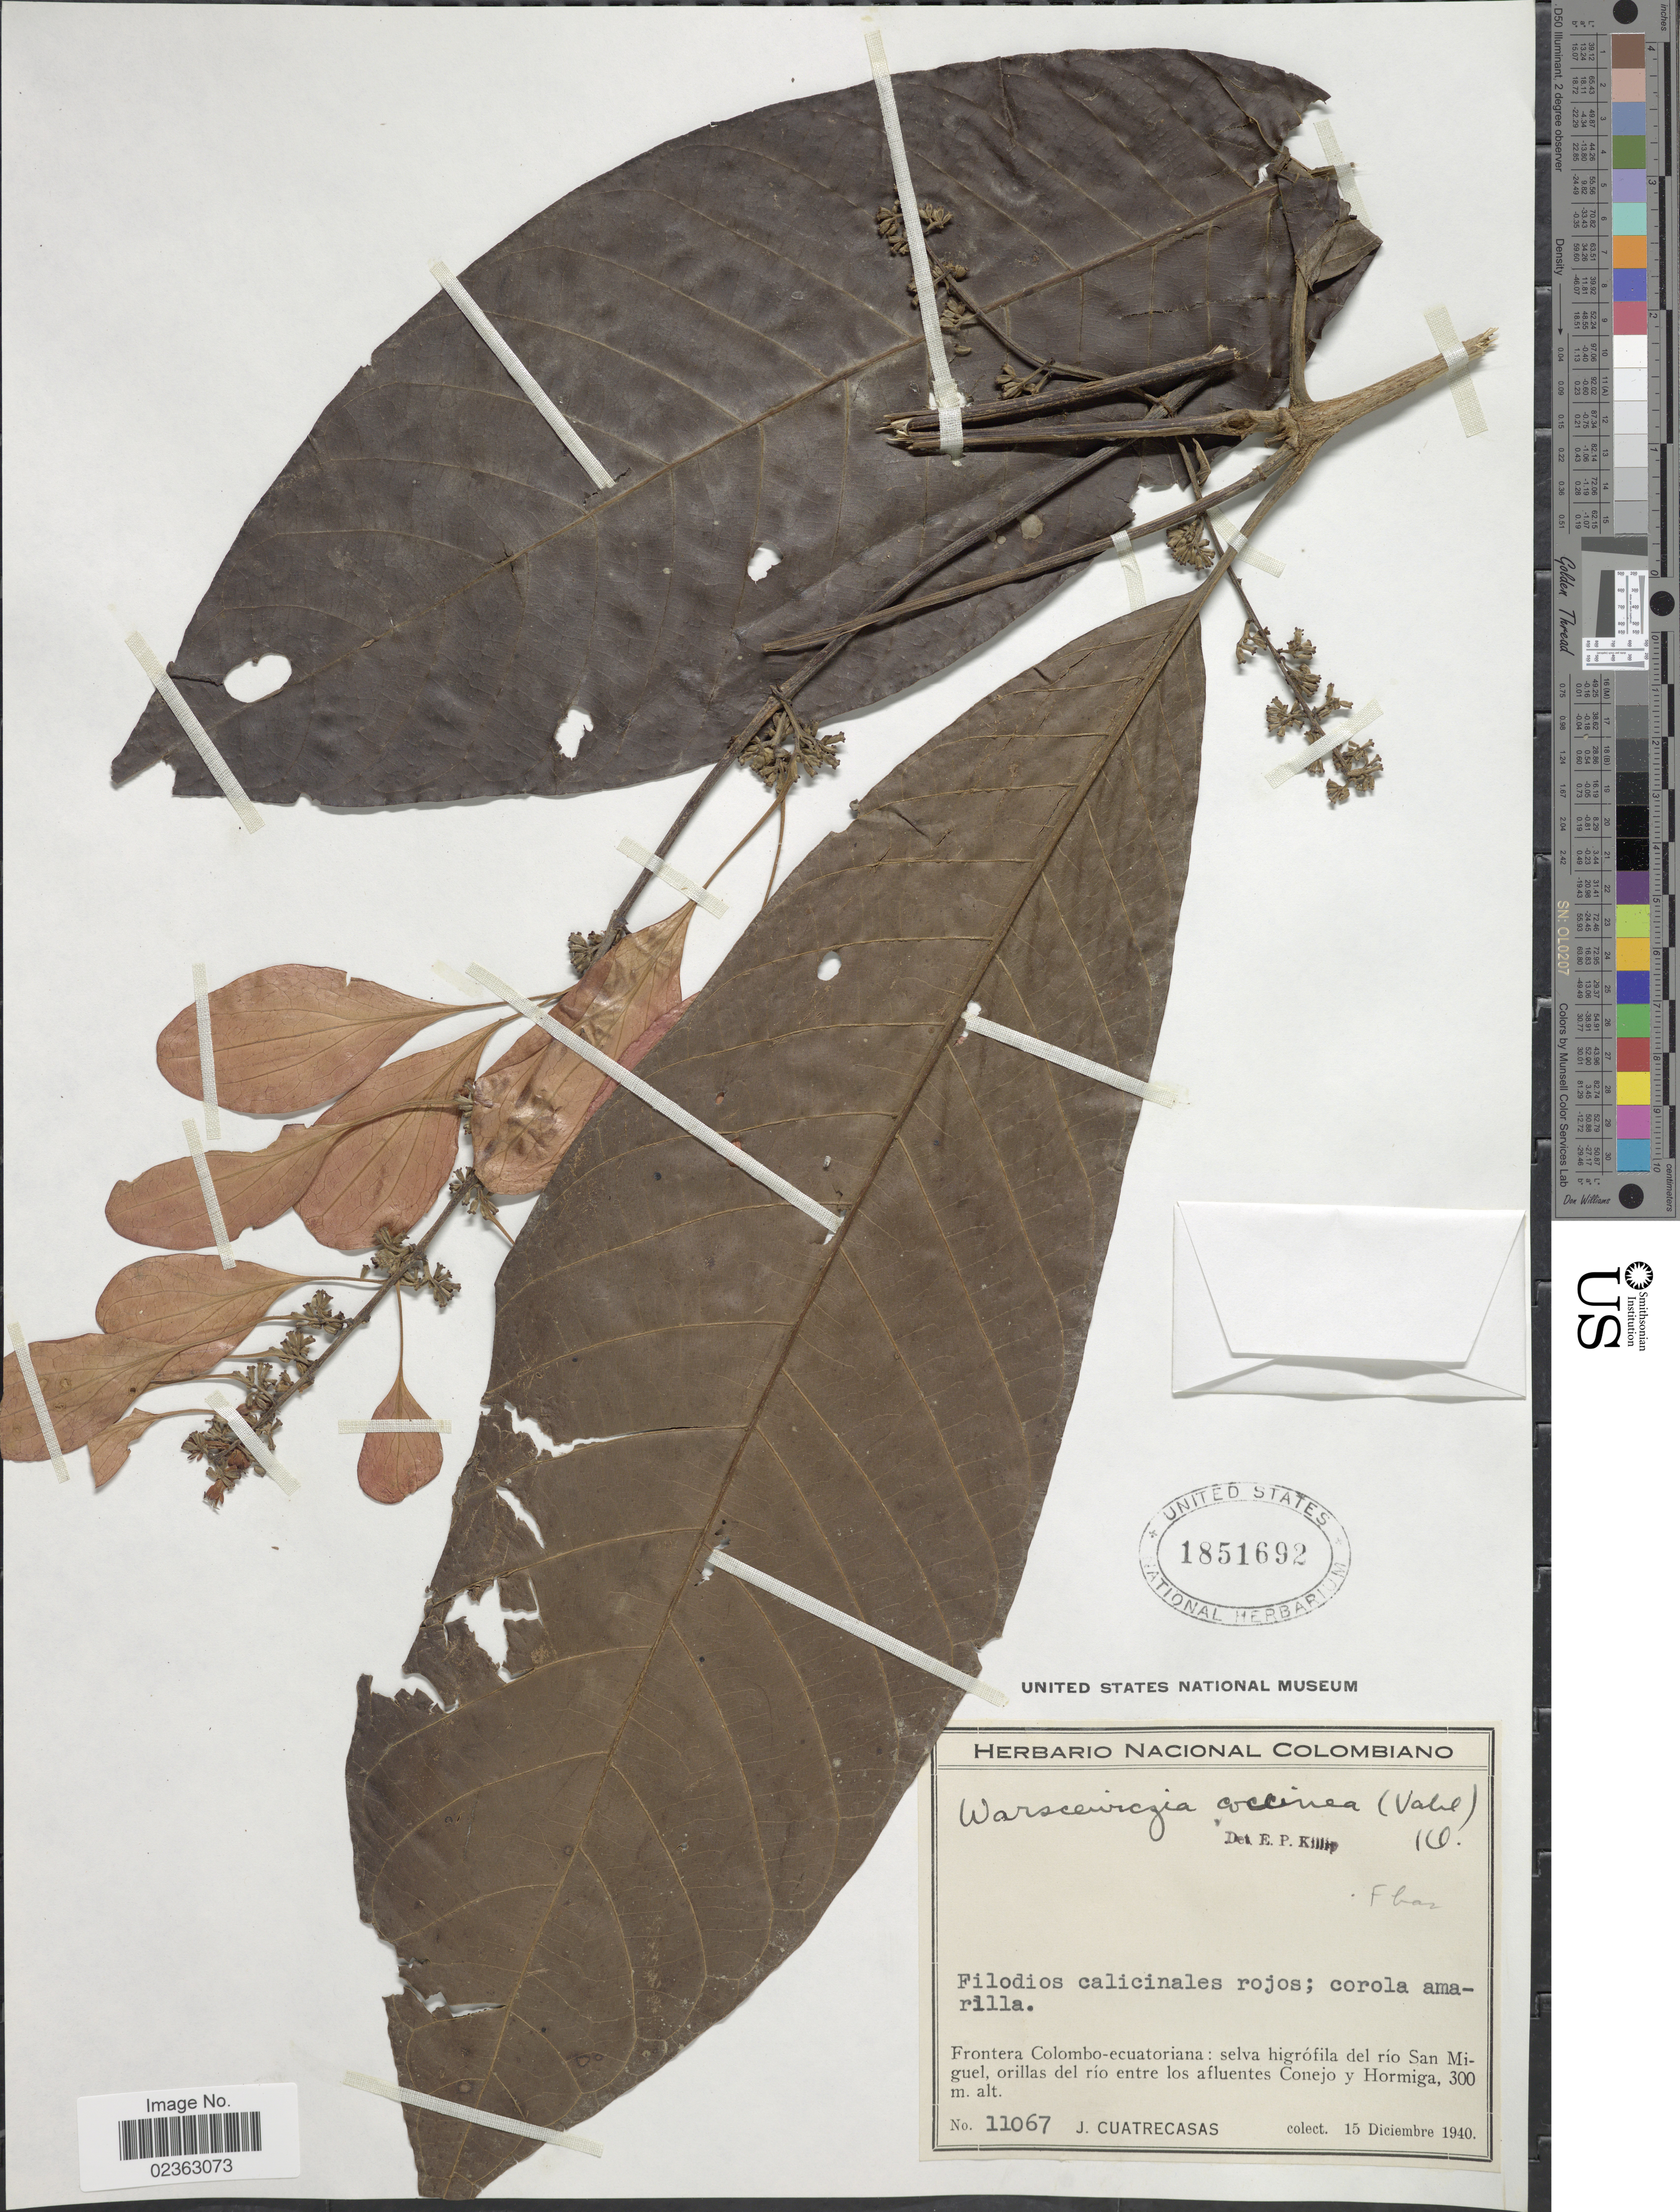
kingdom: Plantae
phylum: Tracheophyta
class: Magnoliopsida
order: Gentianales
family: Rubiaceae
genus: Warszewiczia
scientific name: Warszewiczia coccinea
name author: (Vahl) Klotzsch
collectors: J. Cuatrecasas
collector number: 11067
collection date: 1940-12-15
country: Colombia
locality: Frontera Colombo-ecuatoriana: selva higrofila del rio San Miguel, orillas del rio entre los afluentes Conejo y Hormiga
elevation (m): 300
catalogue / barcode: US 1851692